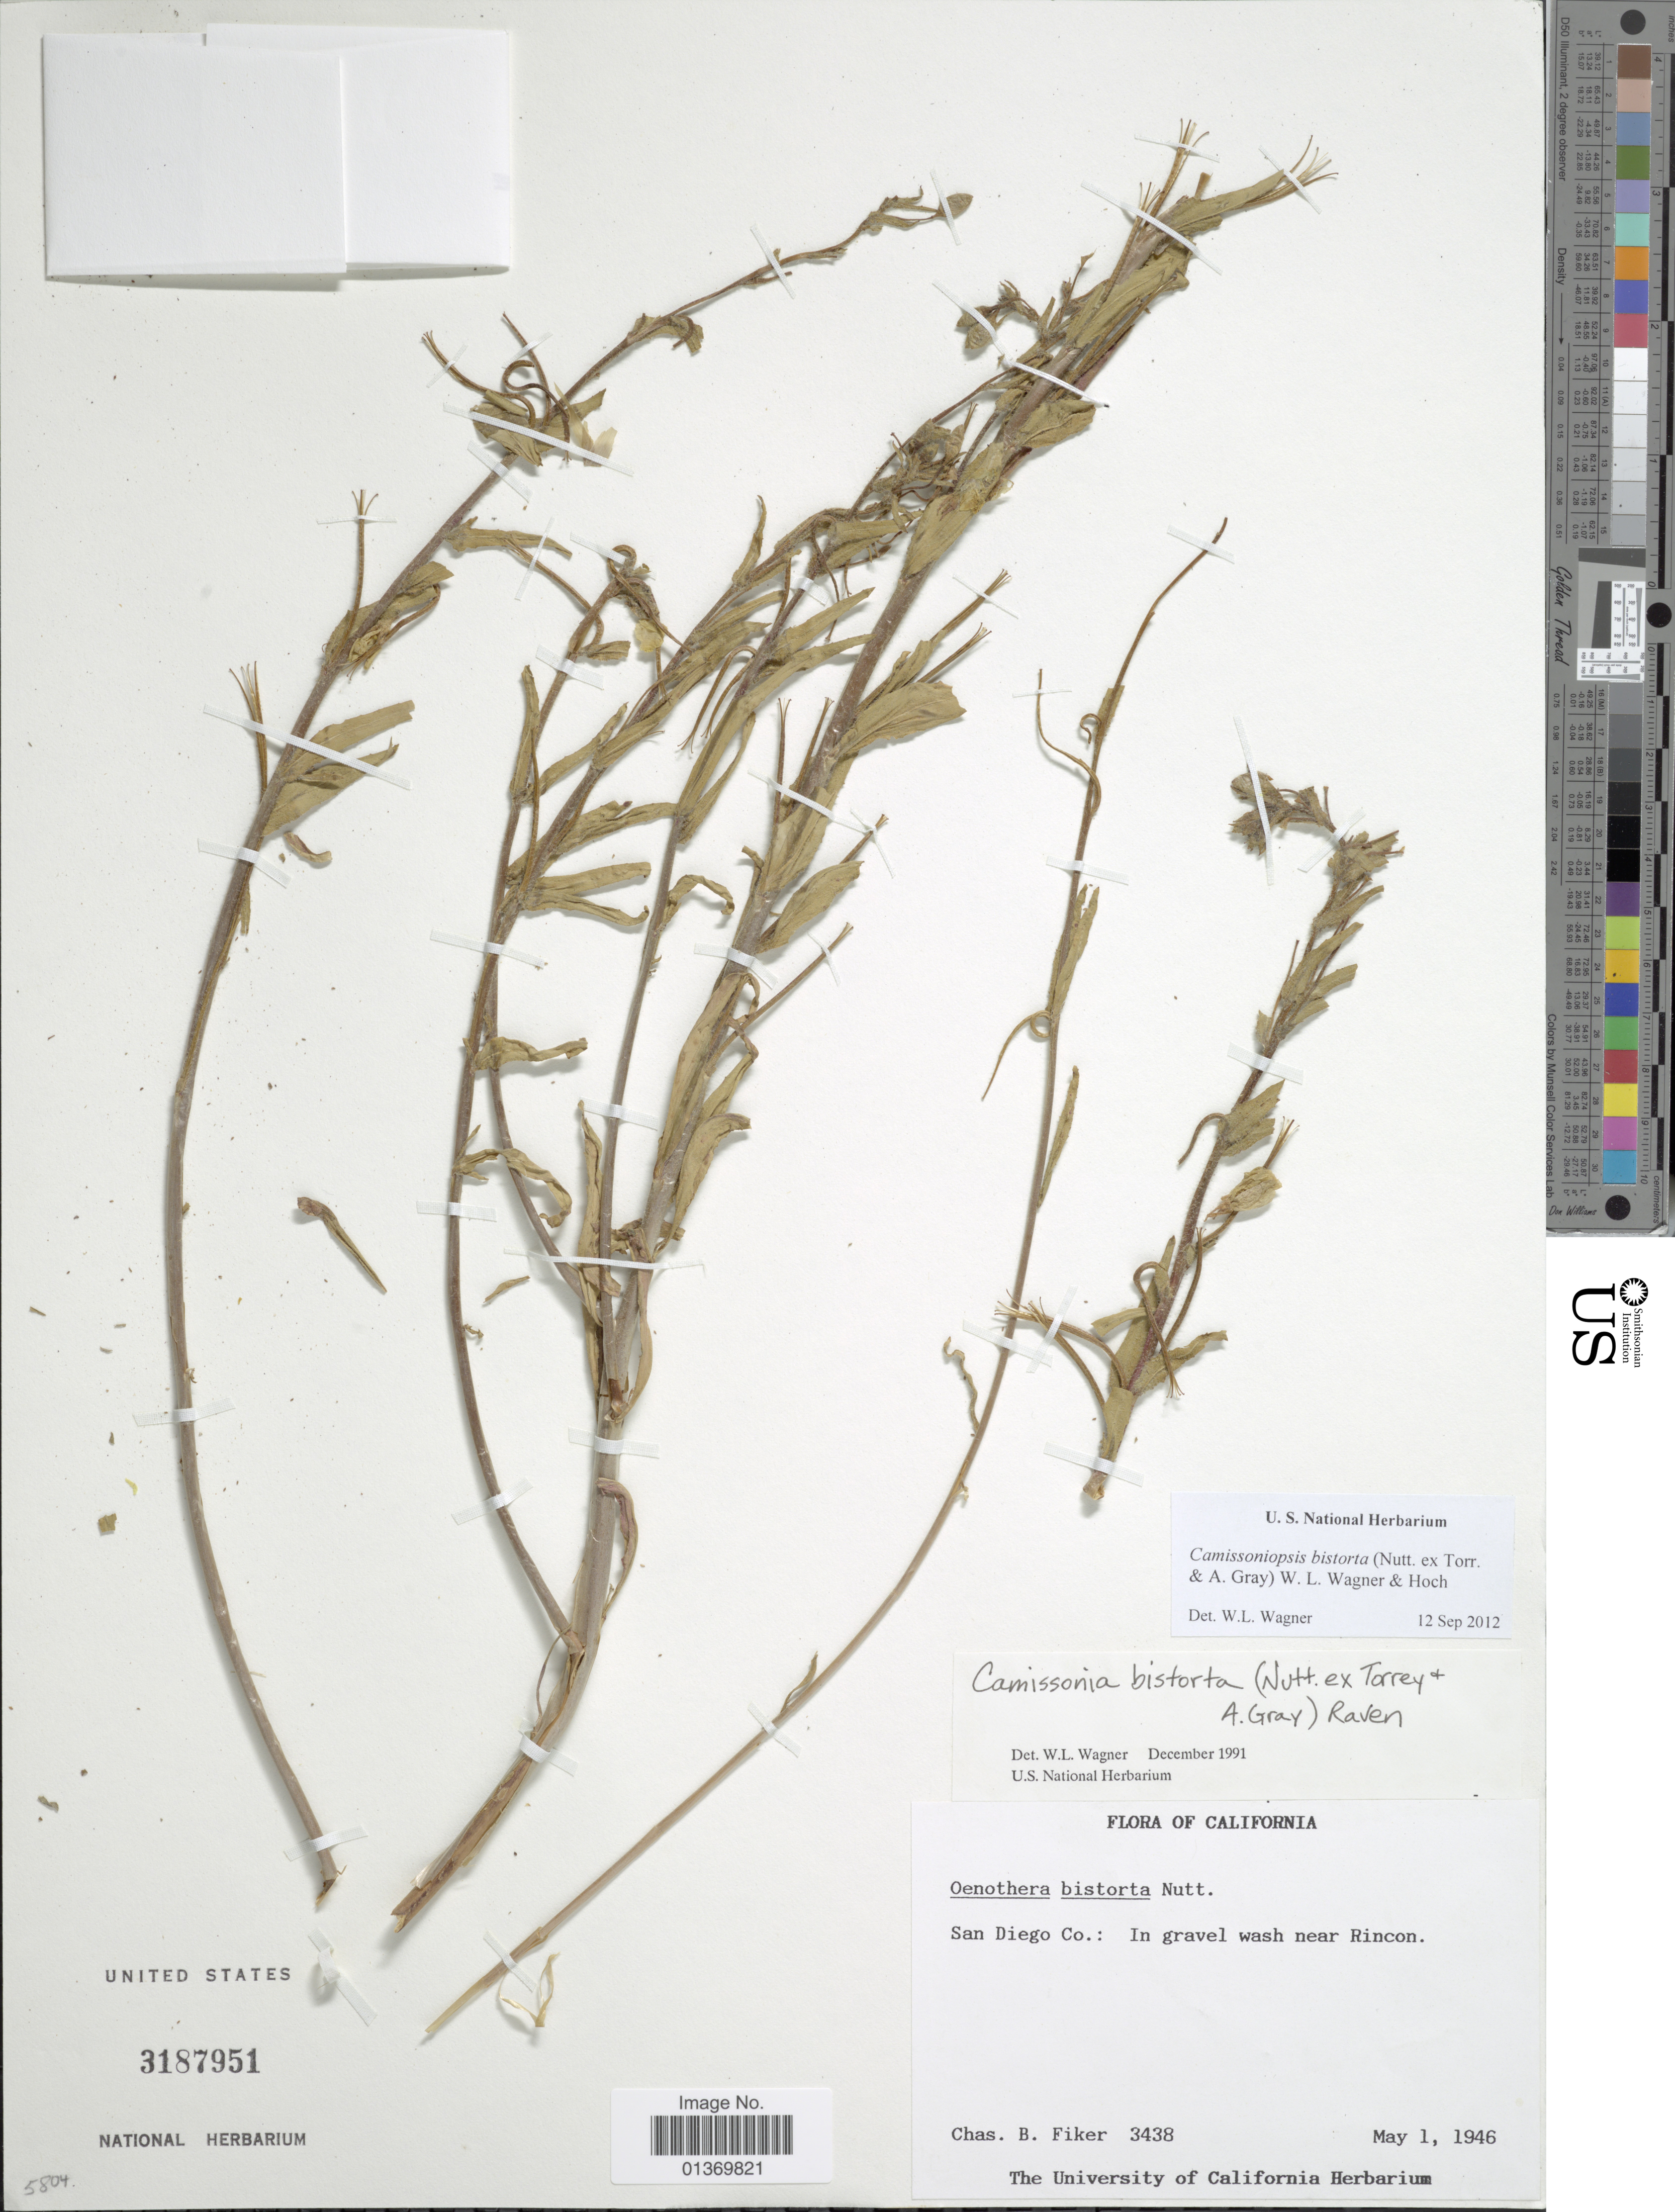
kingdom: Plantae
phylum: Tracheophyta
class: Magnoliopsida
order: Myrtales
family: Onagraceae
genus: Camissoniopsis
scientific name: Camissoniopsis bistorta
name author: (Nutt. ex Torr. & A. Gray) W.L. Wagner & Hoch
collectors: C. Fiker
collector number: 3438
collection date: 1946-05-01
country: United States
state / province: California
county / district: San Diego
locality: San Diego Co.: In gravel wash near Rincon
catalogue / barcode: US 3187951